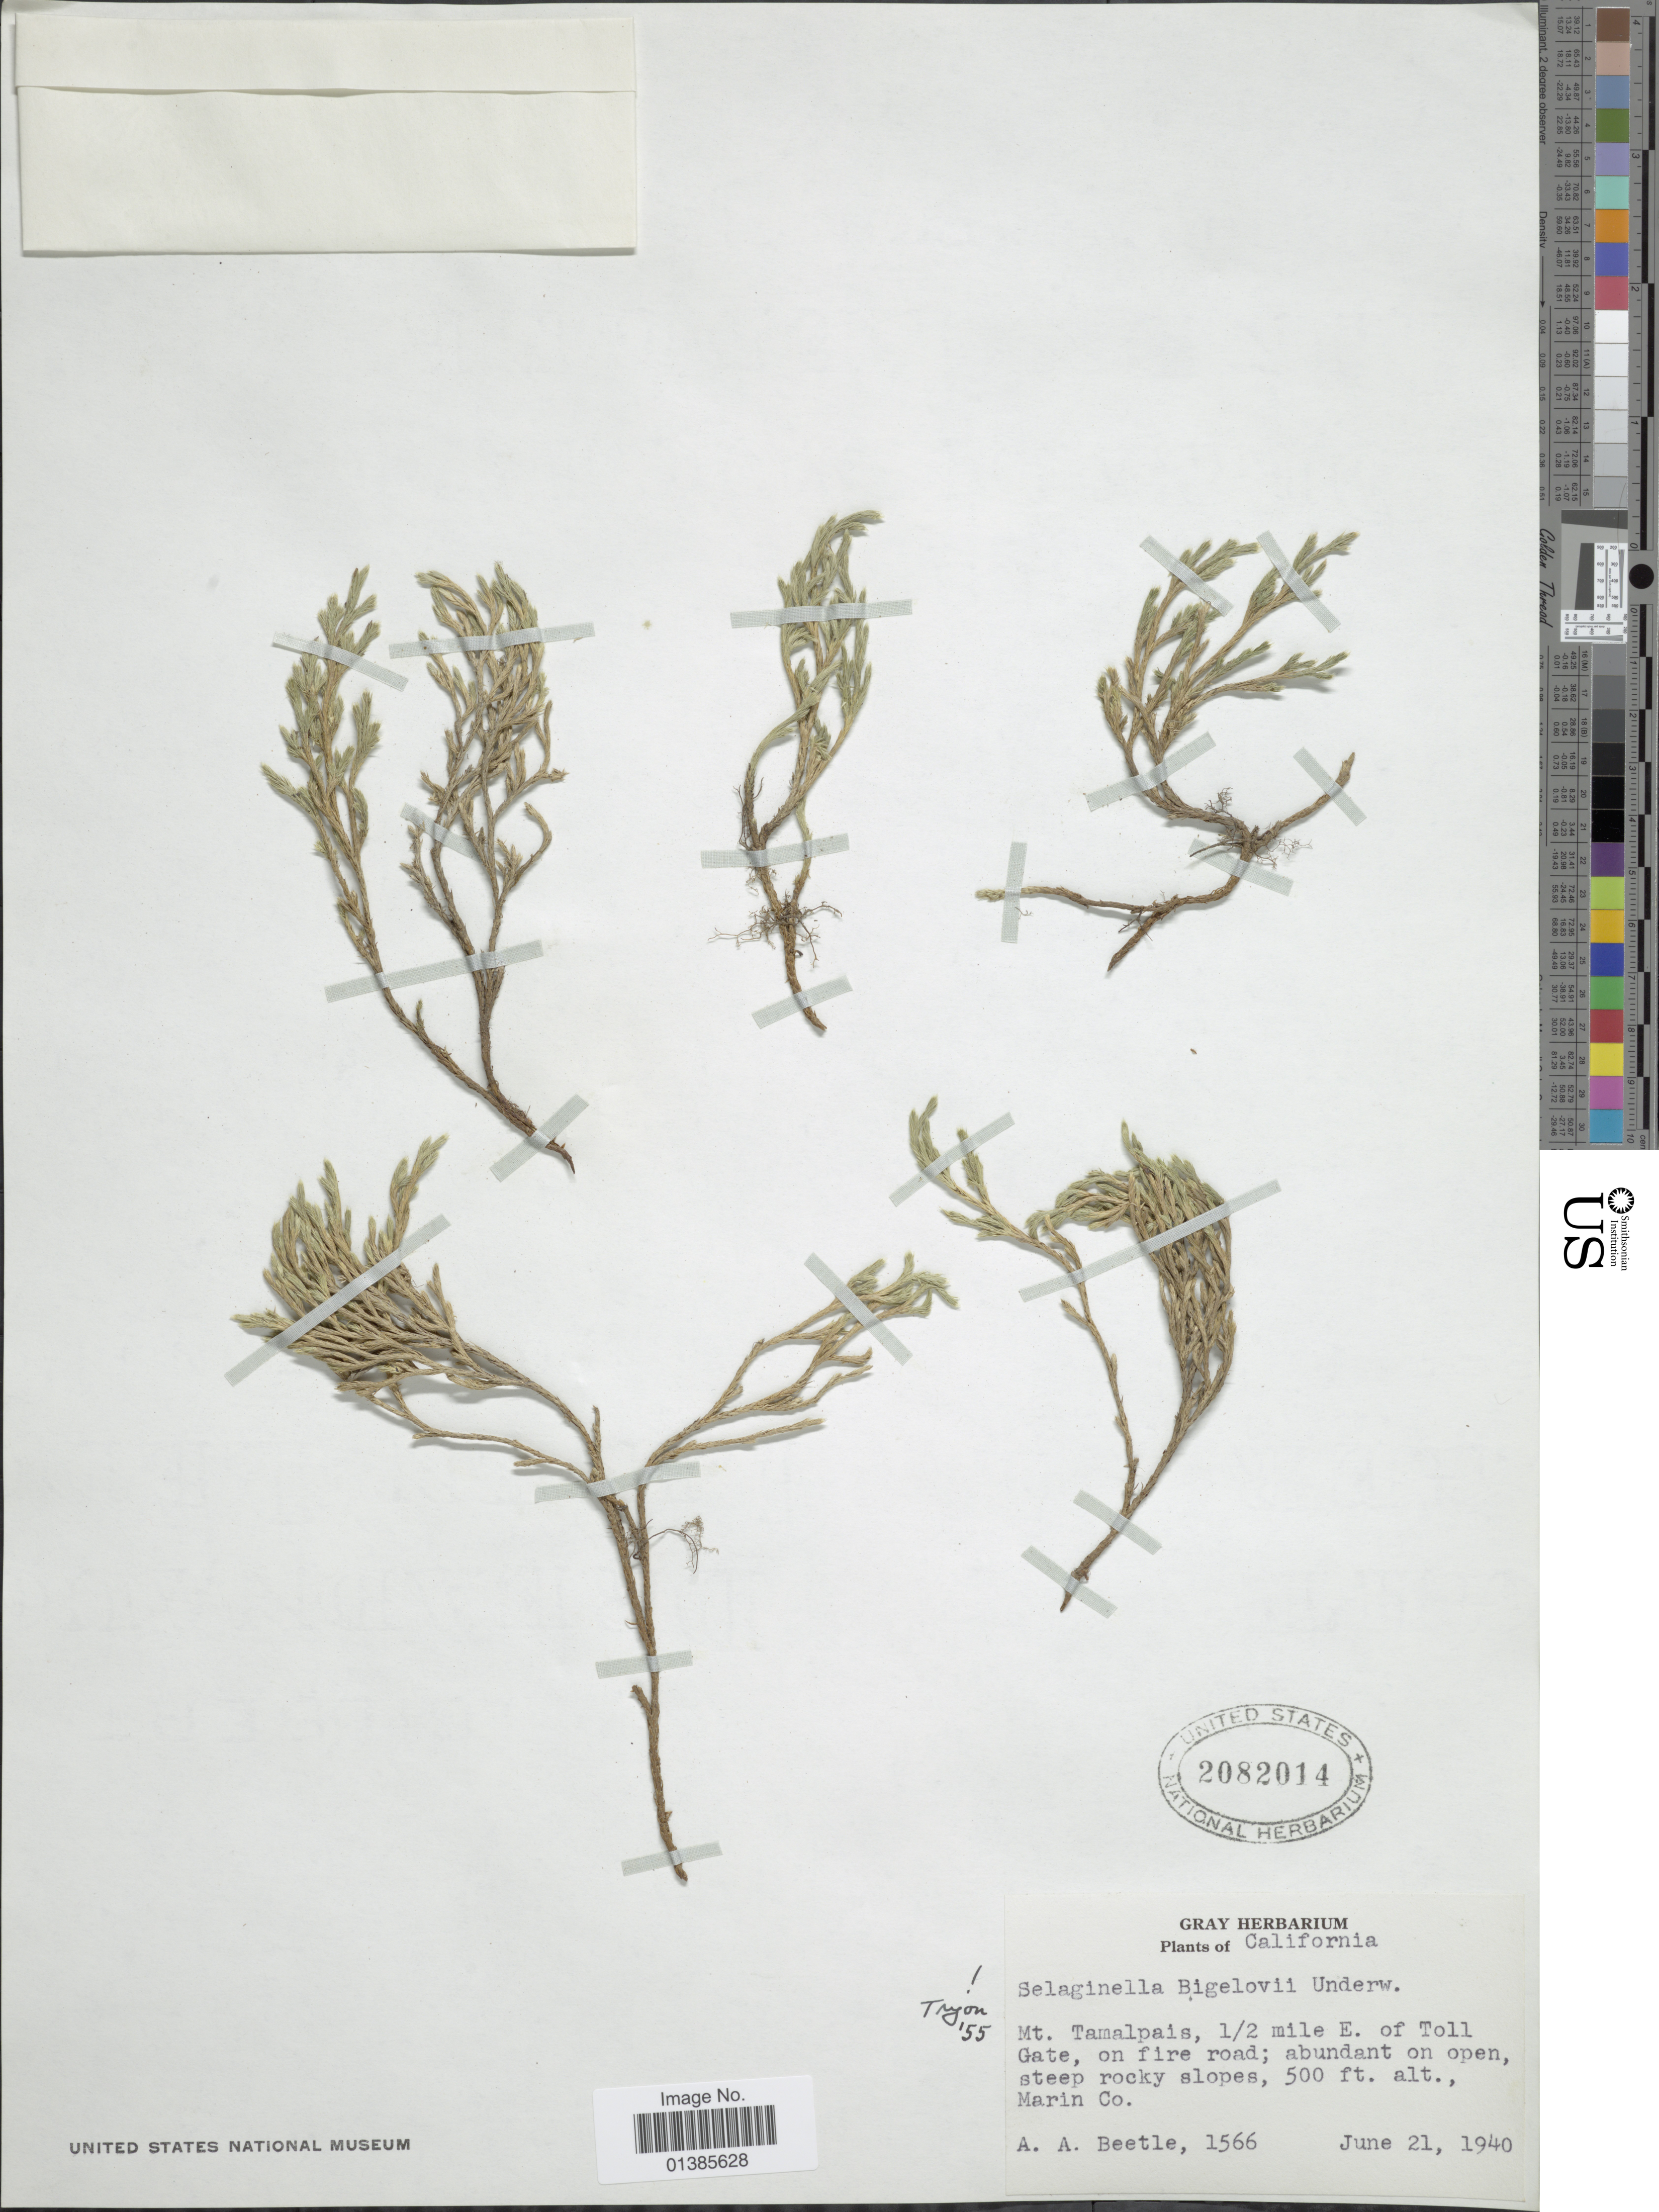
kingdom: Plantae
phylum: Tracheophyta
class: Lycopodiopsida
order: Selaginellales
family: Selaginellaceae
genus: Selaginella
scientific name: Selaginella bigelovii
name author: Underw.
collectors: A. A. Beetle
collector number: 1566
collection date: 1940-06-21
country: United States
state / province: California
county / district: Marin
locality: Mt. Tamalpais, 1/2 mile E. of Toll Gate, on fire road; abundant on open, steep rocky slopes, Marin Co.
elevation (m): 152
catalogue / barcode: US 2082014